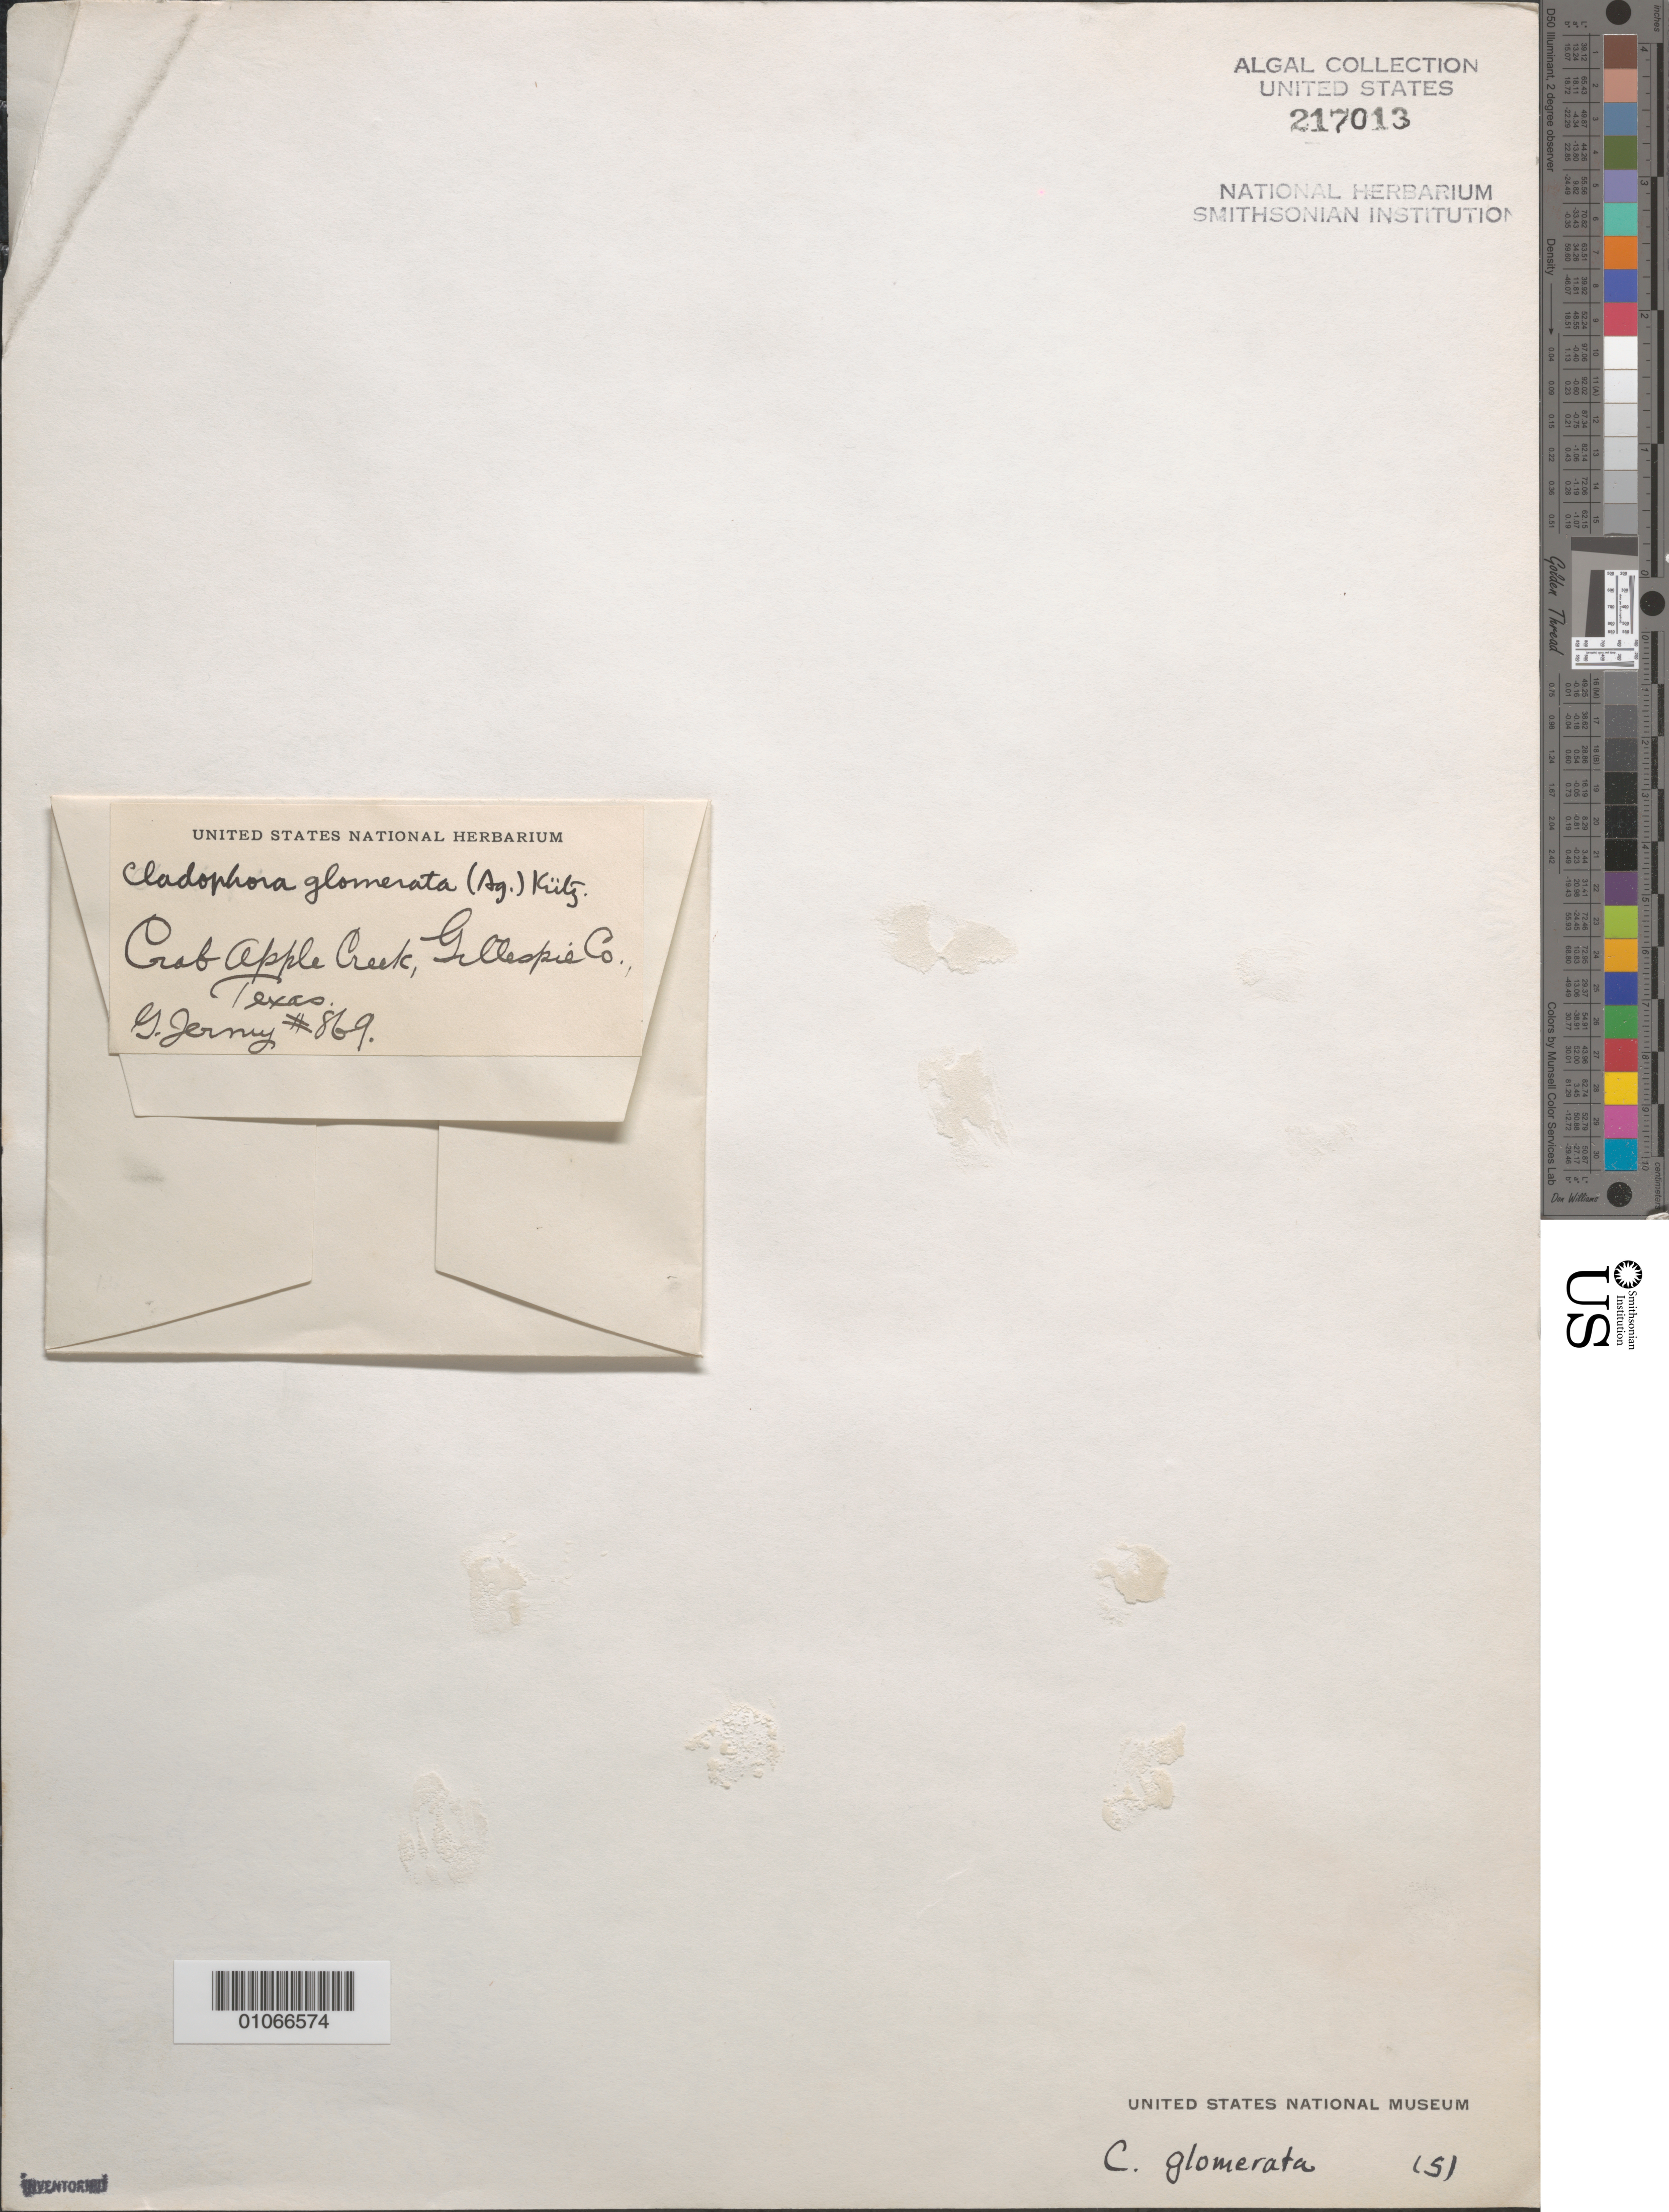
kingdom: Plantae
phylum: Chlorophyta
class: Ulvophyceae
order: Cladophorales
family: Cladophoraceae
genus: Cladophora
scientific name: Cladophora glomerata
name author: (L.) Kütz.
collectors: G. Jermy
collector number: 869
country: United States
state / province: Texas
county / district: Gillespie County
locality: Crab Apple Creek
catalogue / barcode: US 217013